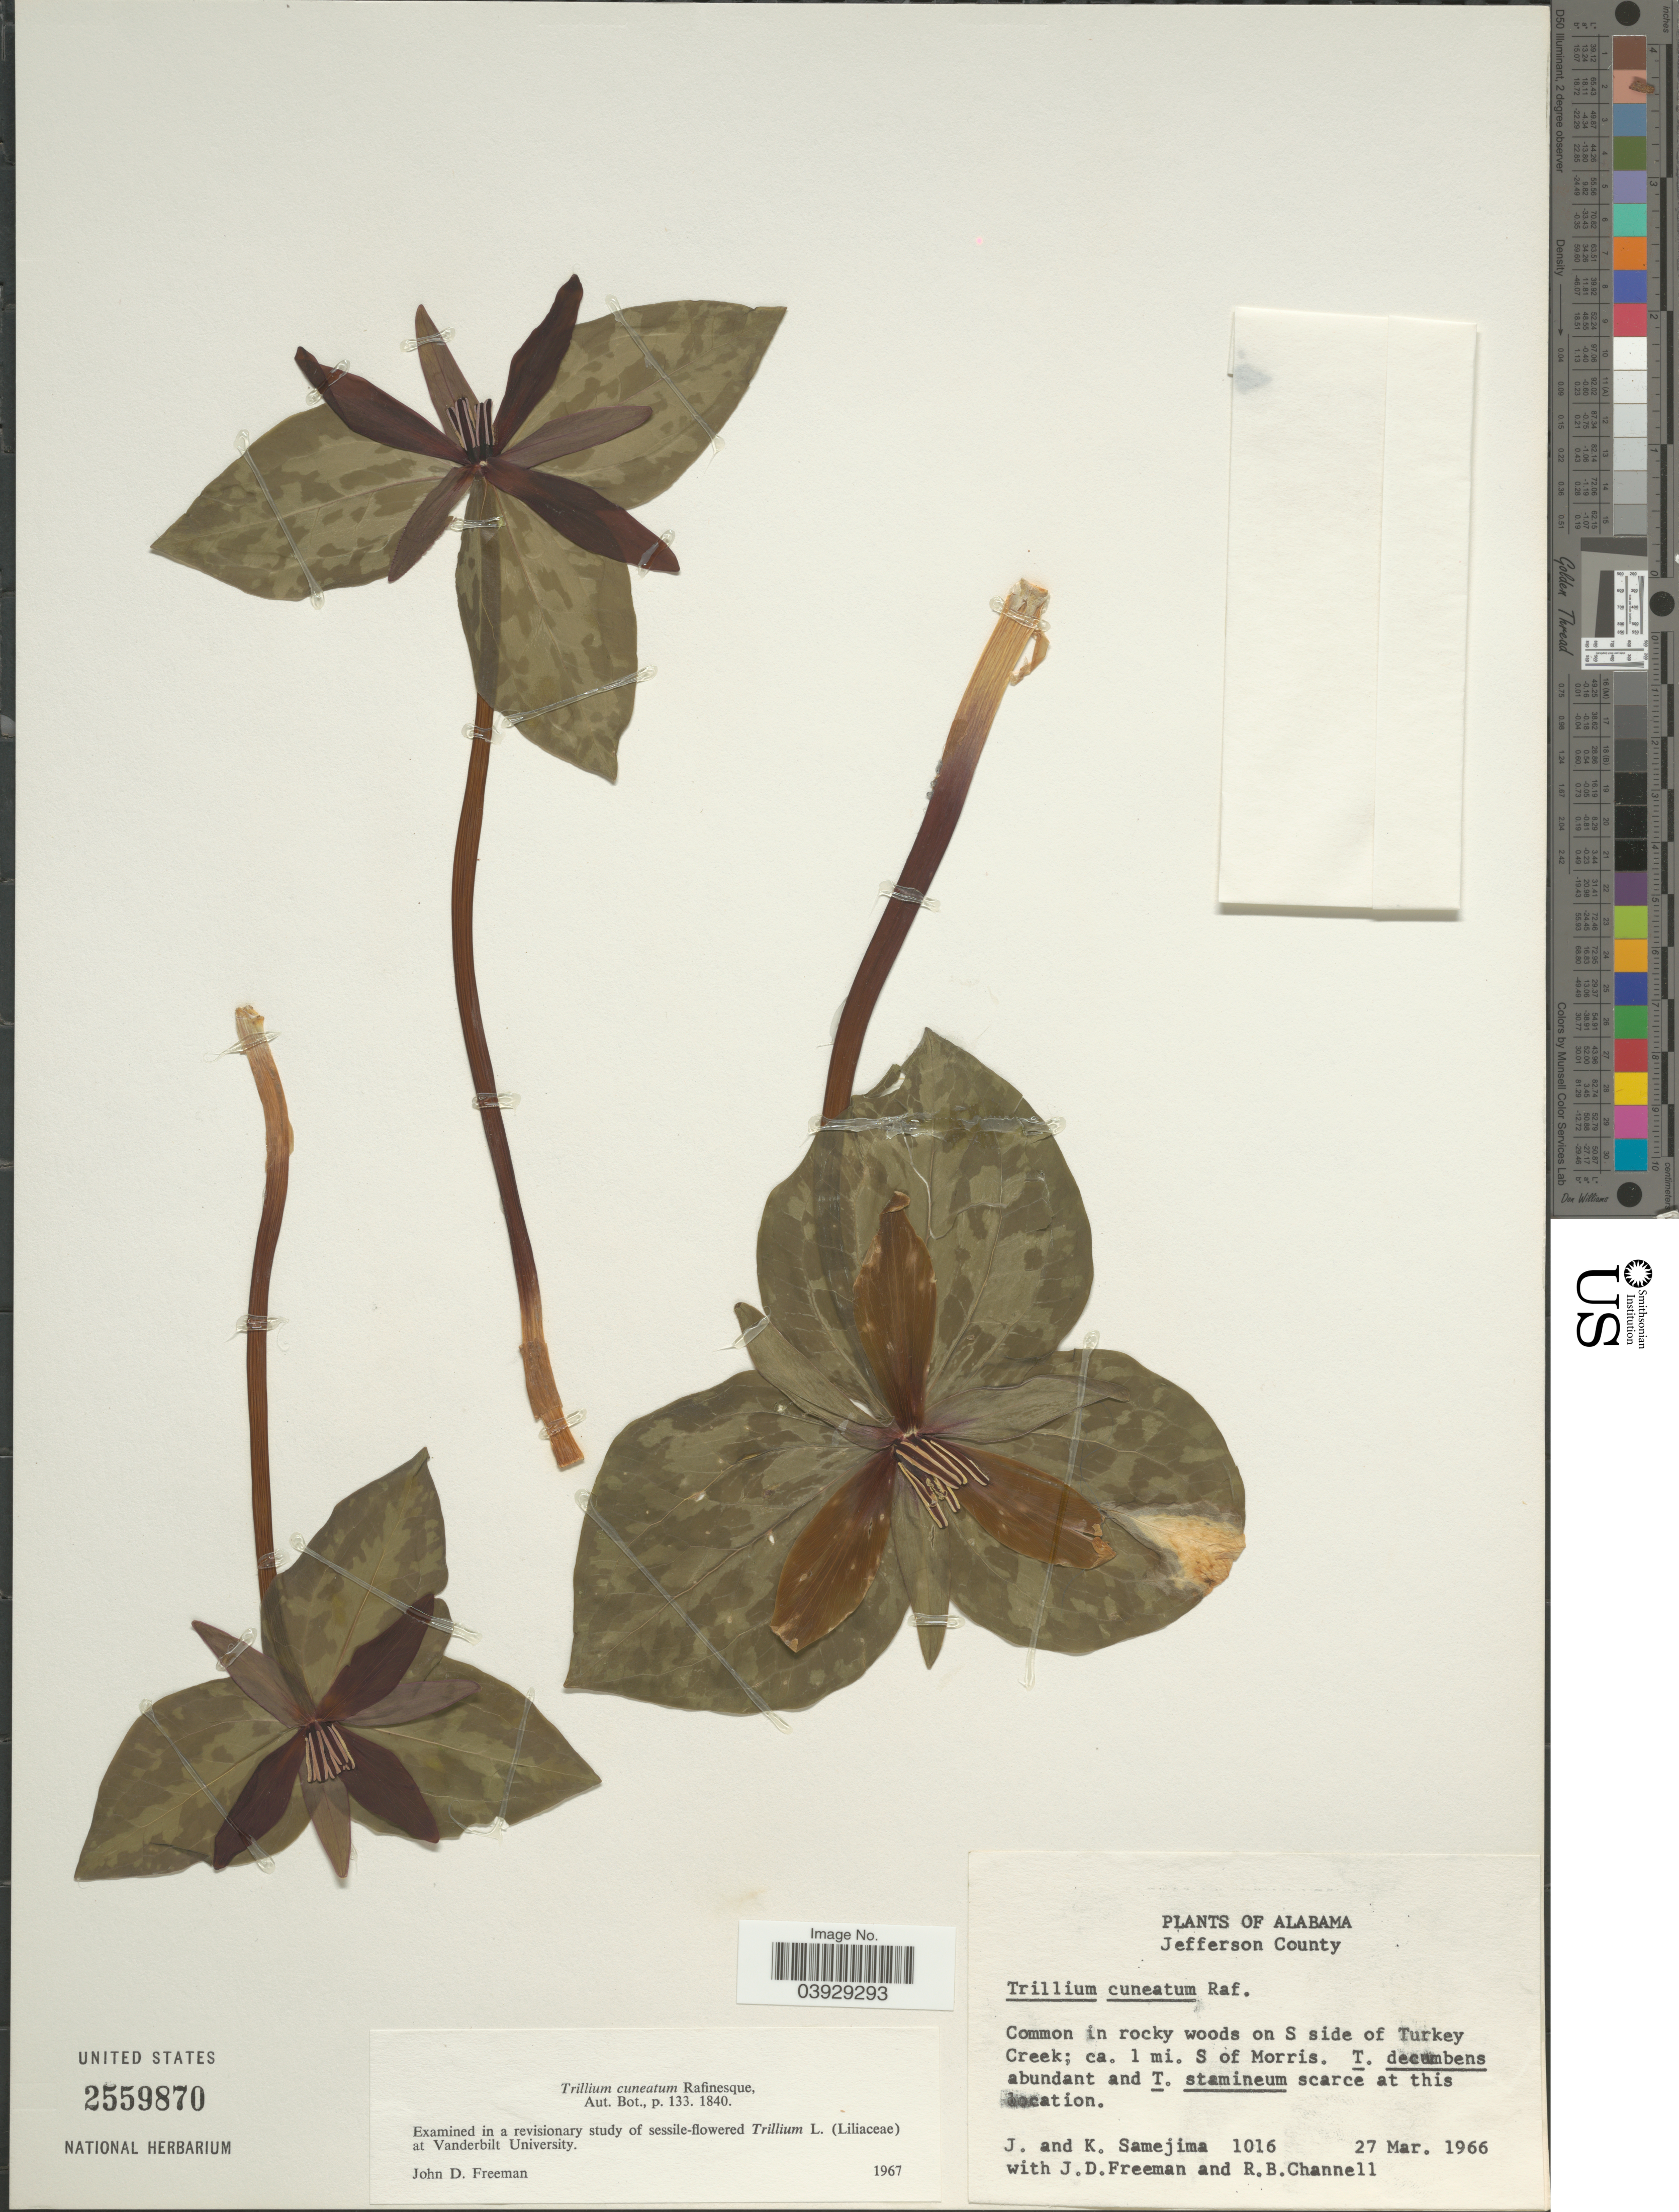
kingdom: Plantae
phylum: Tracheophyta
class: Liliopsida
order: Liliales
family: Melanthiaceae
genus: Trillium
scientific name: Trillium cuneatum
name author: Raf.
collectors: J. Samejima, K. Samejima, J. Freeman & R. B. Channell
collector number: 1016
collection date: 1966-03-27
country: United States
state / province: Alabama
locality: Jefferson County. In rocky woods on S side of Turkey Creek; ca. 1 mi. S of Morris.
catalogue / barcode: US 2559870